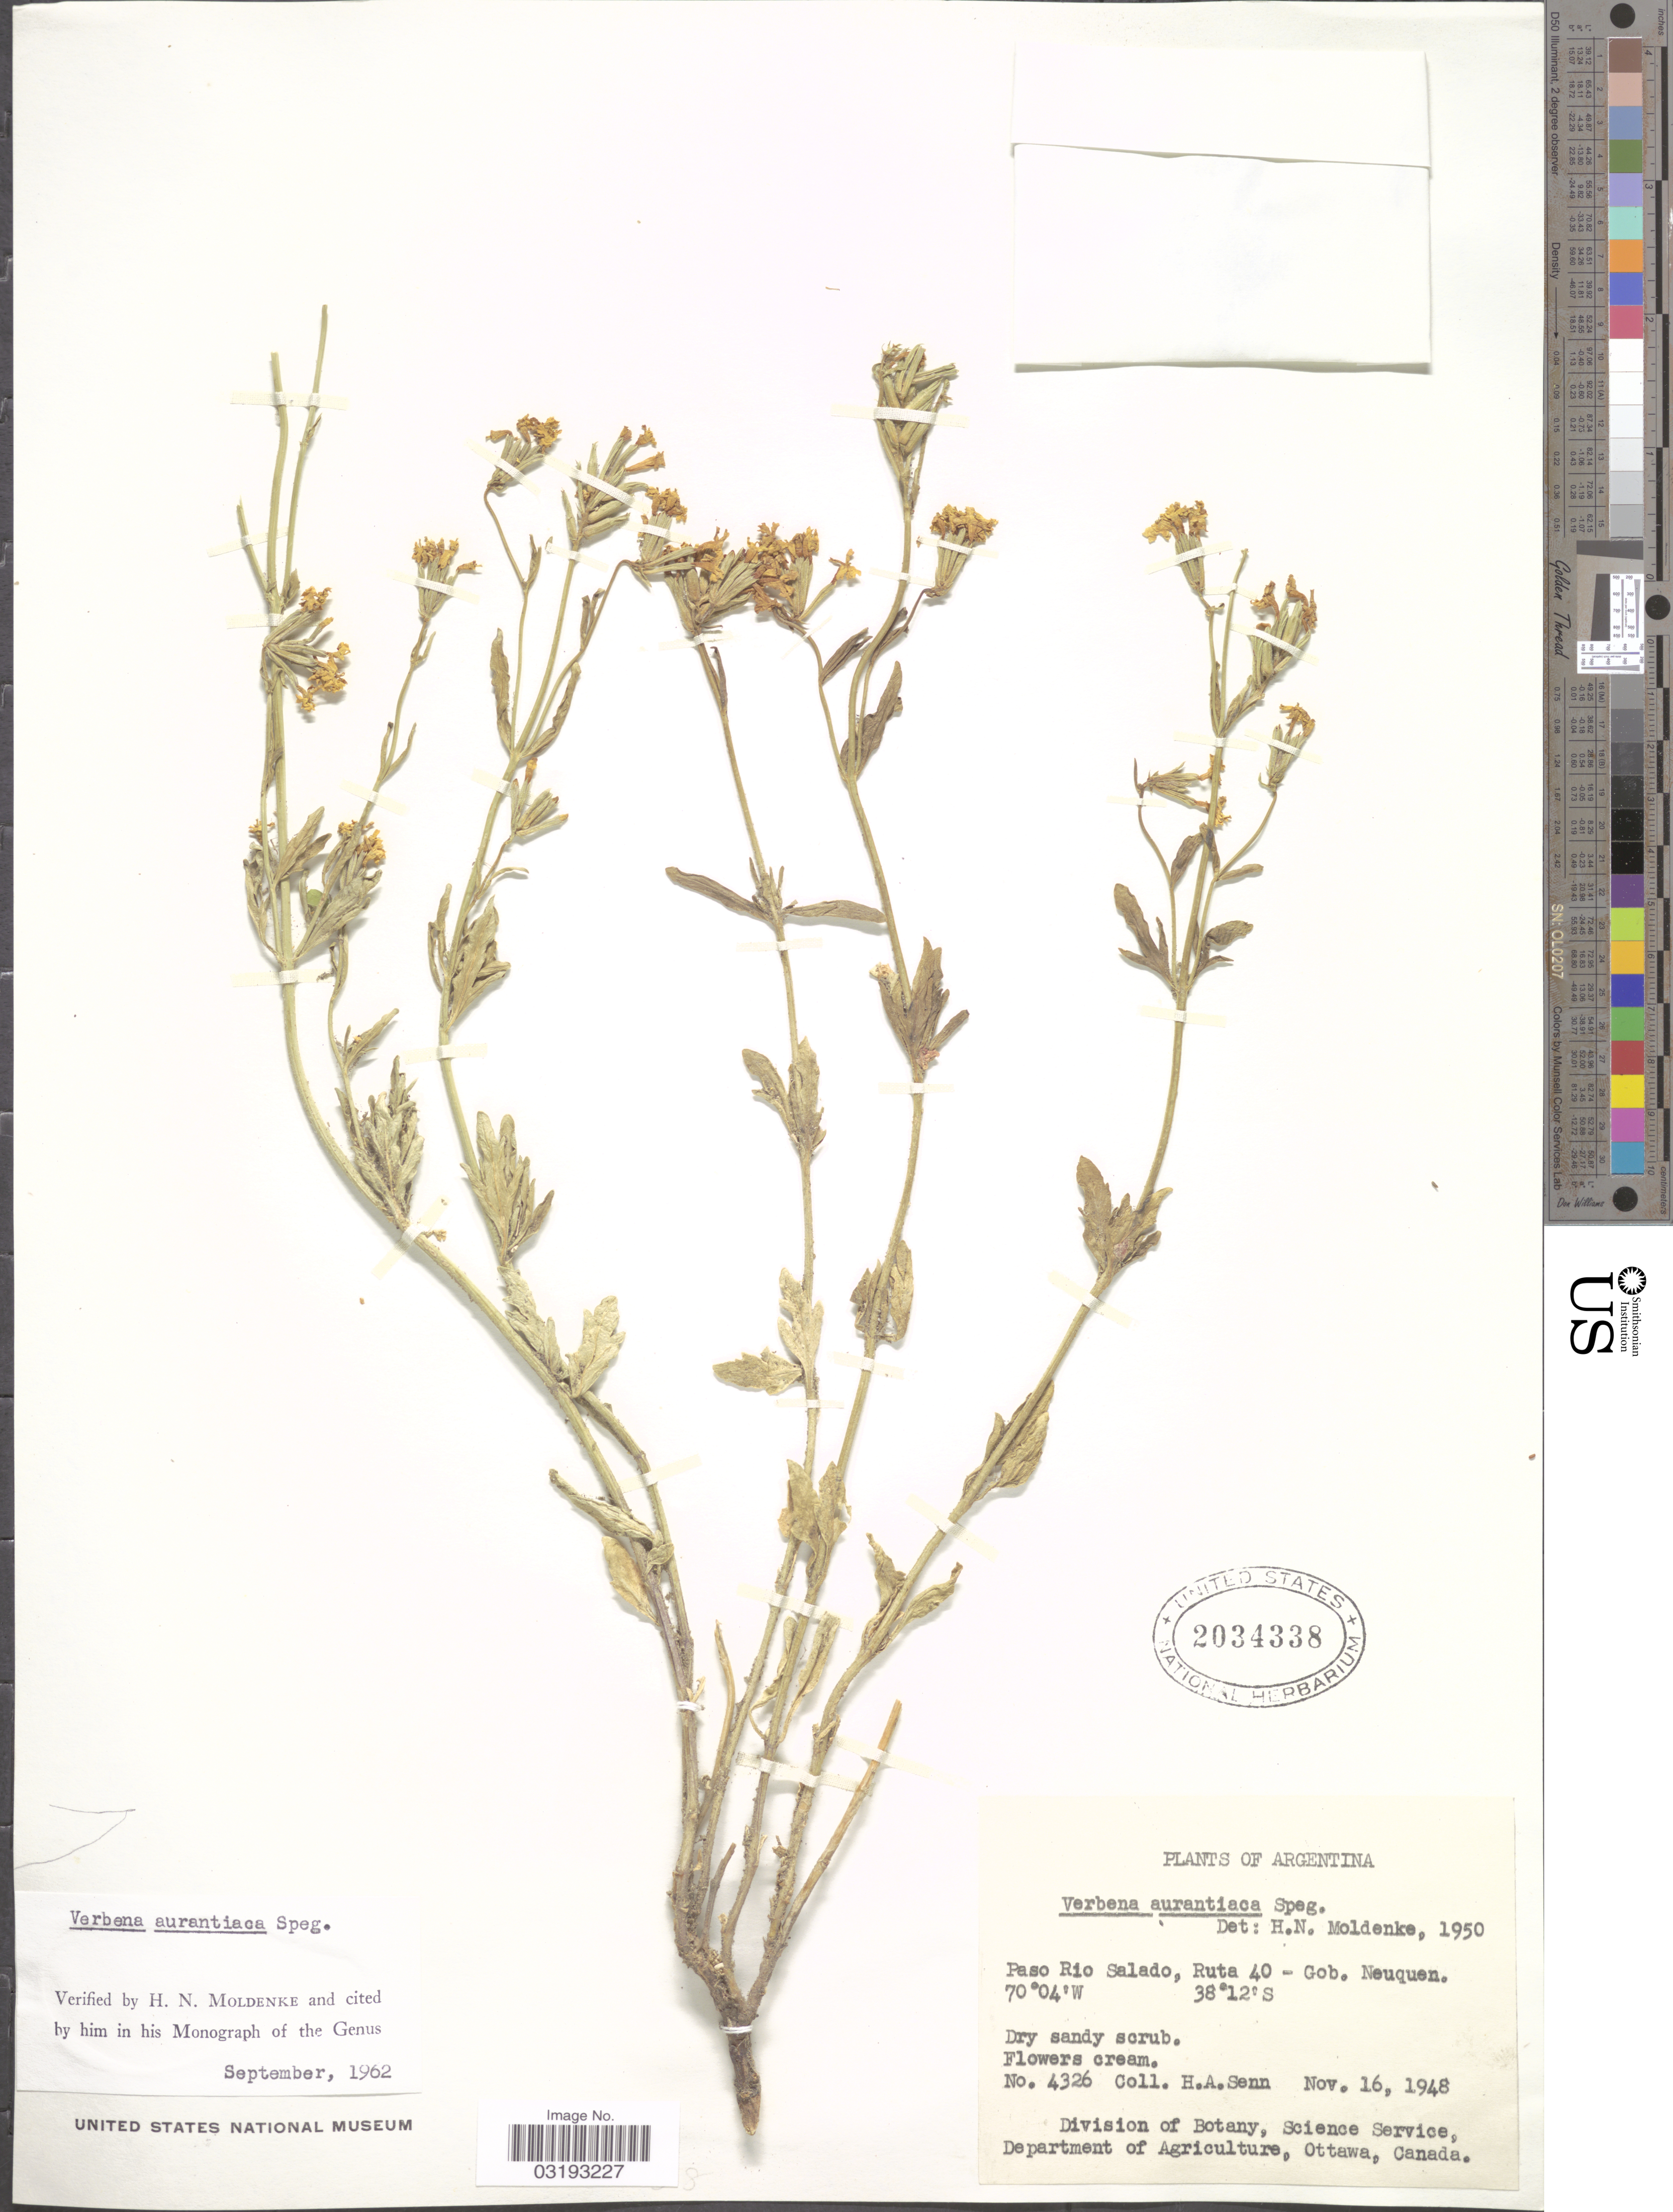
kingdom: Plantae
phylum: Tracheophyta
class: Magnoliopsida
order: Lamiales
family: Verbenaceae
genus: Verbena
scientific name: Verbena aurantiaca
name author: Speg.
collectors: H. Senn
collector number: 4326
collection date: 1948-11-16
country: Argentina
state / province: Neuquen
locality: Paso Rio Salado, Ruta 40 - Gob. Neuquen.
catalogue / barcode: US 2034338